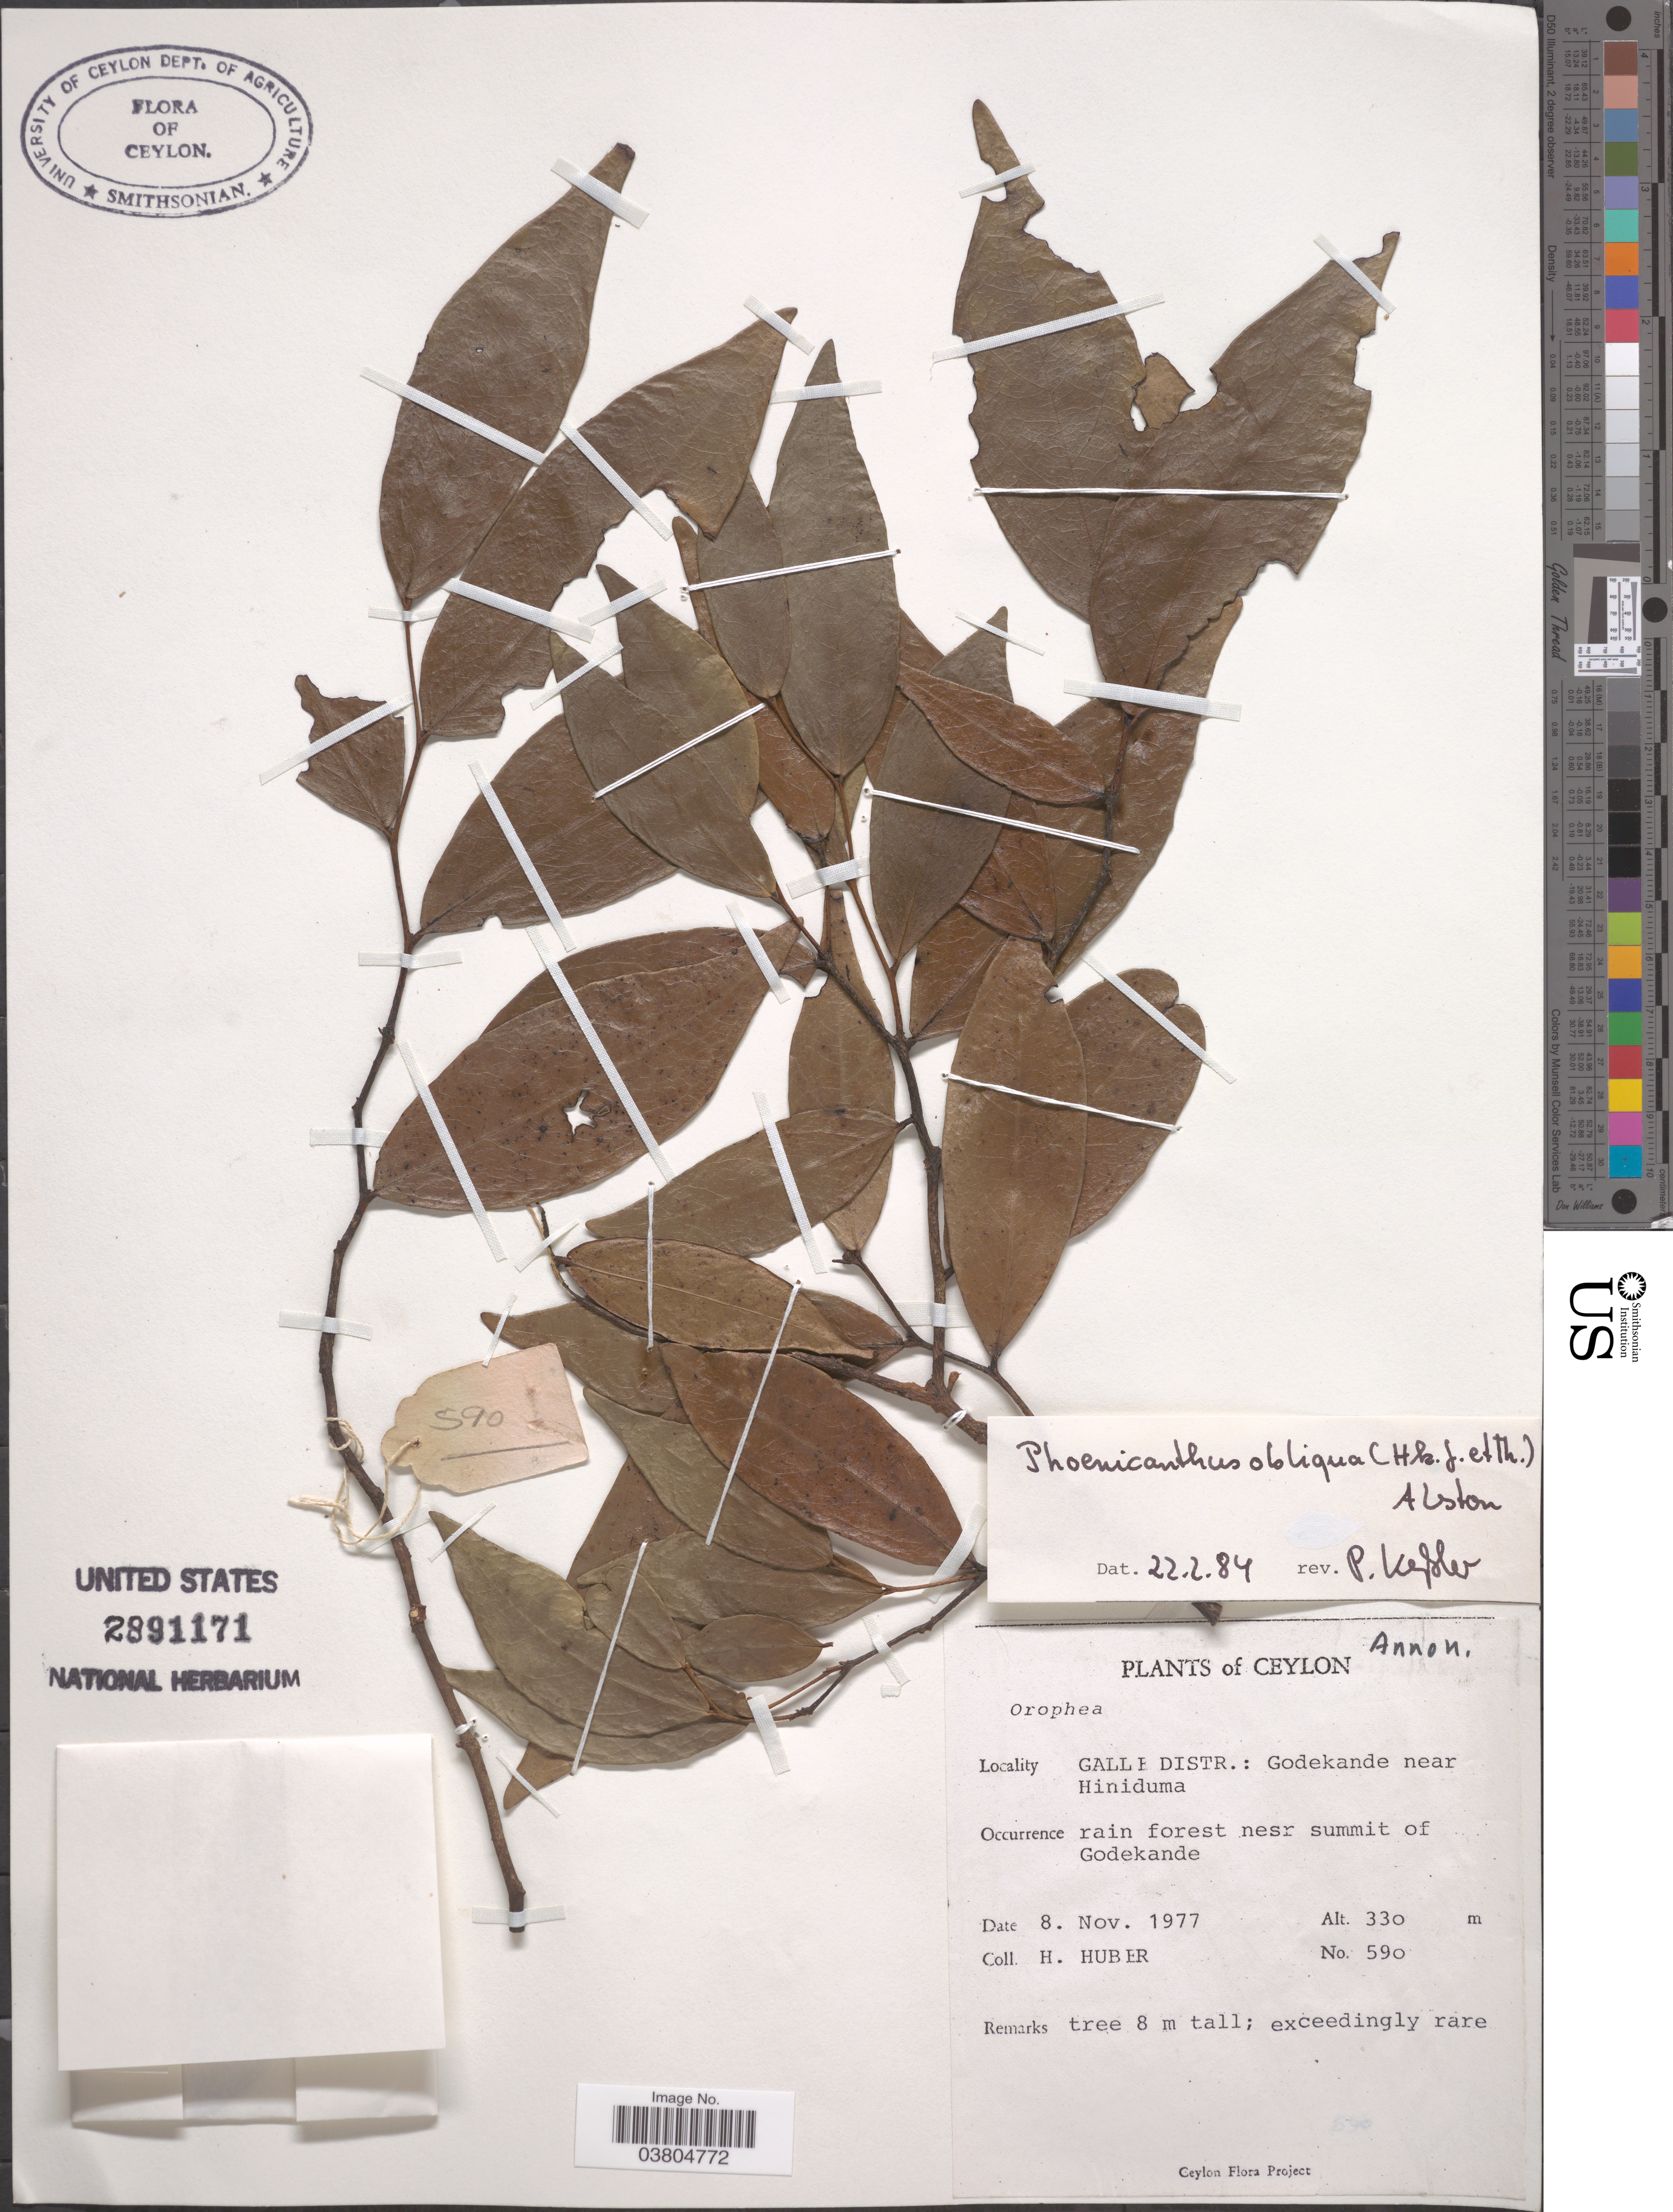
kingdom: Plantae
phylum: Tracheophyta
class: Magnoliopsida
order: Magnoliales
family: Annonaceae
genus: Phoenicanthus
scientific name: Phoenicanthus obliquus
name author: (Hook. f. & Thomson) Alston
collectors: H. Huber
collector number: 590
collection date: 1977-11-08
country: Sri Lanka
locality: Ceylon. Galle Distr.: Godekande near Hiniduma.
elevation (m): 330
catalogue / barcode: US 2891171